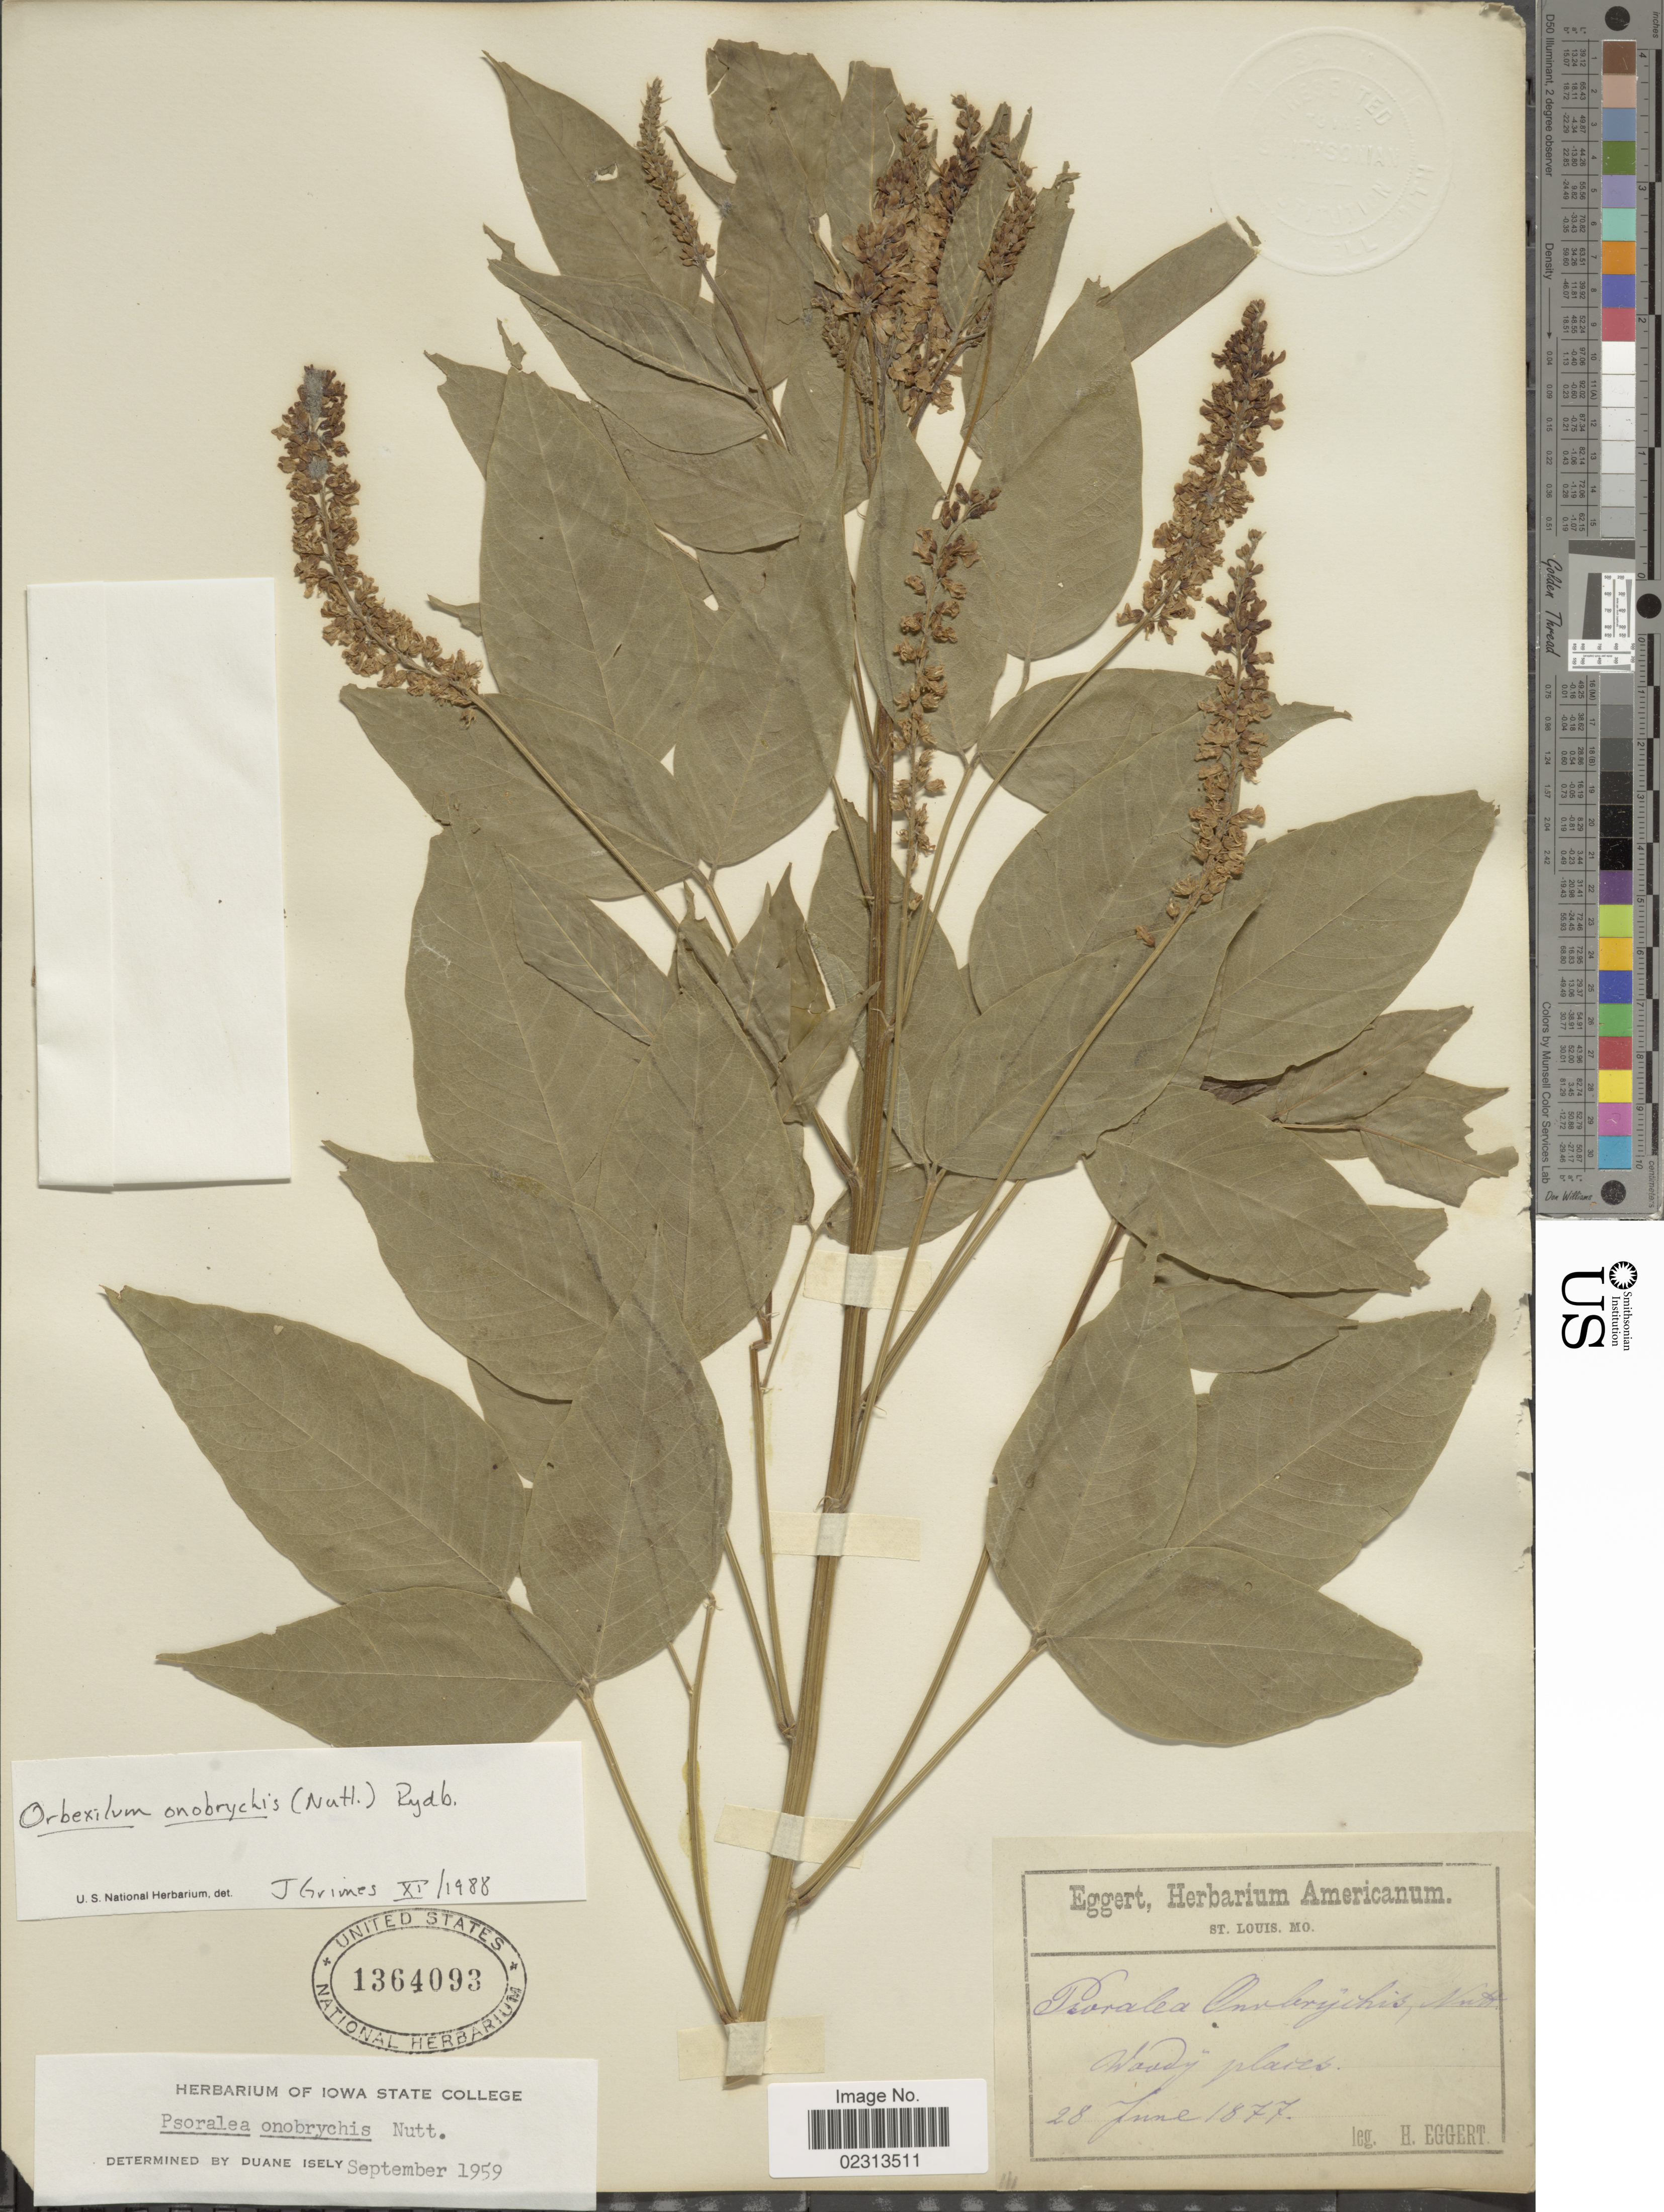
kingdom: Plantae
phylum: Tracheophyta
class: Magnoliopsida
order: Fabales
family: Fabaceae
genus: Orbexilum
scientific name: Orbexilum onobrychis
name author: (Nutt.) Rydb.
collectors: H. Eggert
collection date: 1877-06-28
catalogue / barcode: US 1364093